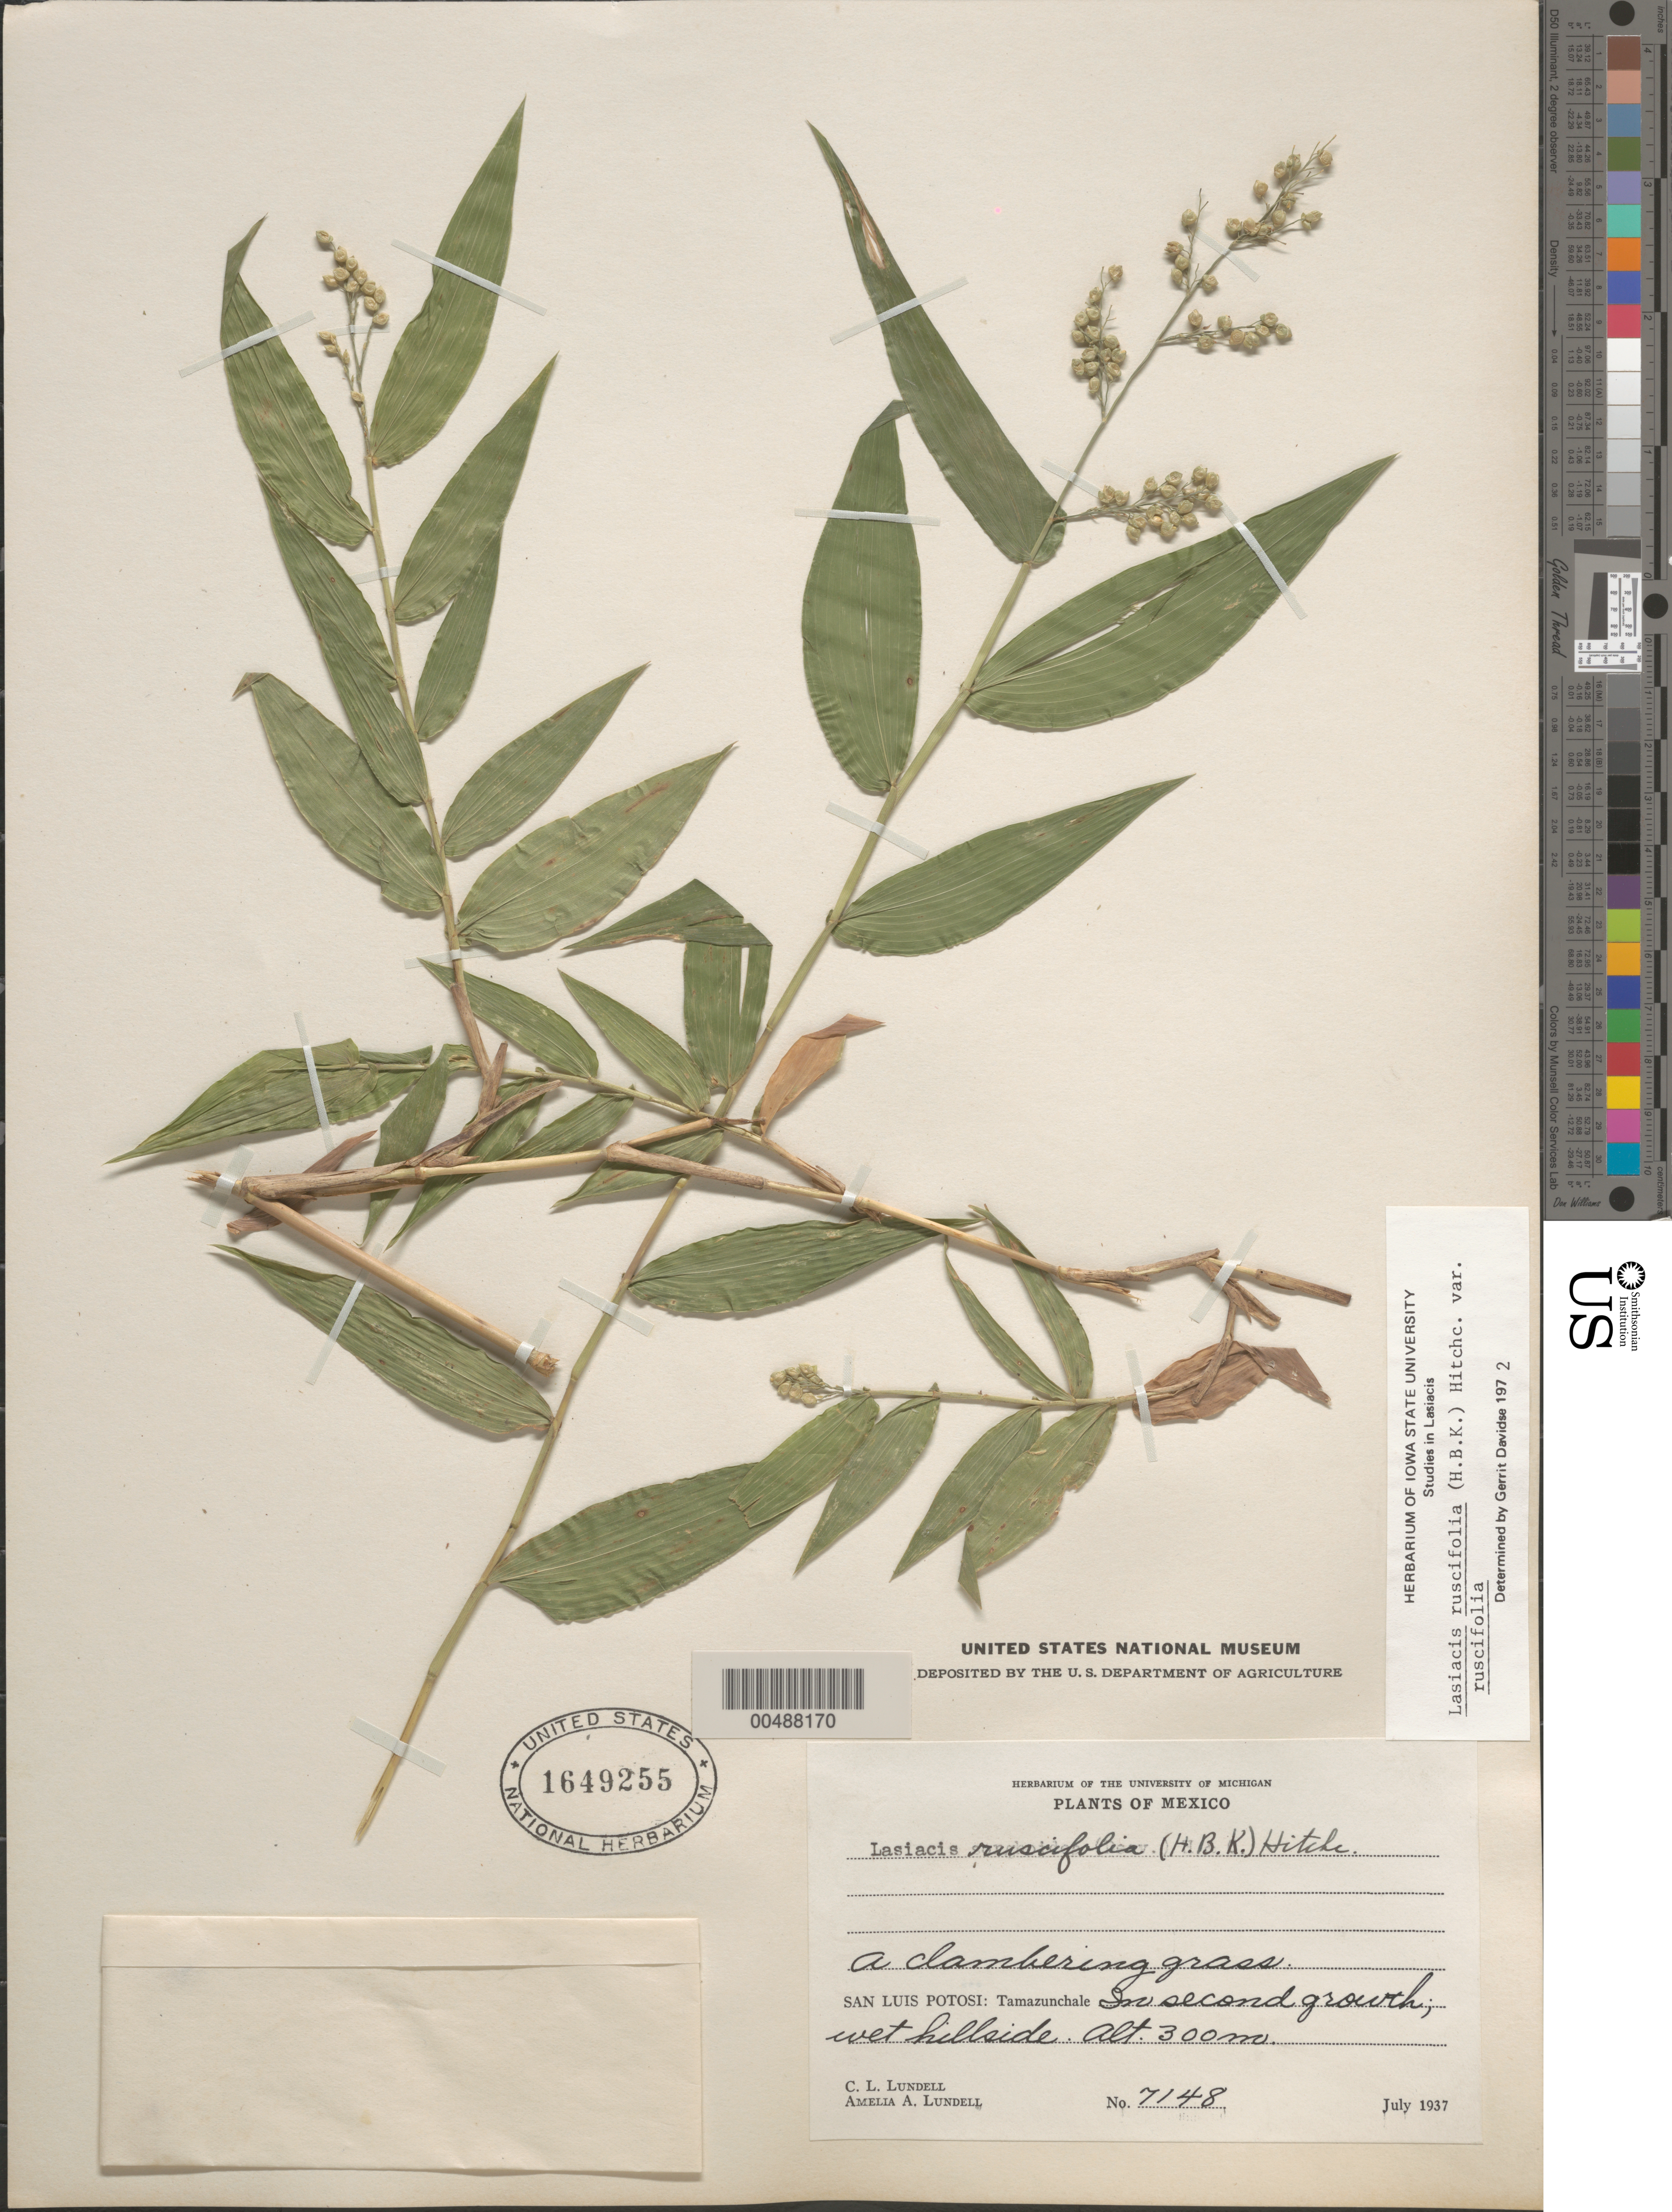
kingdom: Plantae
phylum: Tracheophyta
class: Liliopsida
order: Poales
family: Poaceae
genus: Lasiacis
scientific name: Lasiacis ruscifolia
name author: (Kunth) Hitchc.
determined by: Davidse, Gerrit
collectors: C. L. Lundell & A. A. Lundell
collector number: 7148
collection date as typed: Jul 1937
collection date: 1937-07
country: Mexico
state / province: San Luis Potosi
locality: Tamazunchale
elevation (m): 300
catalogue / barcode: US 1649255